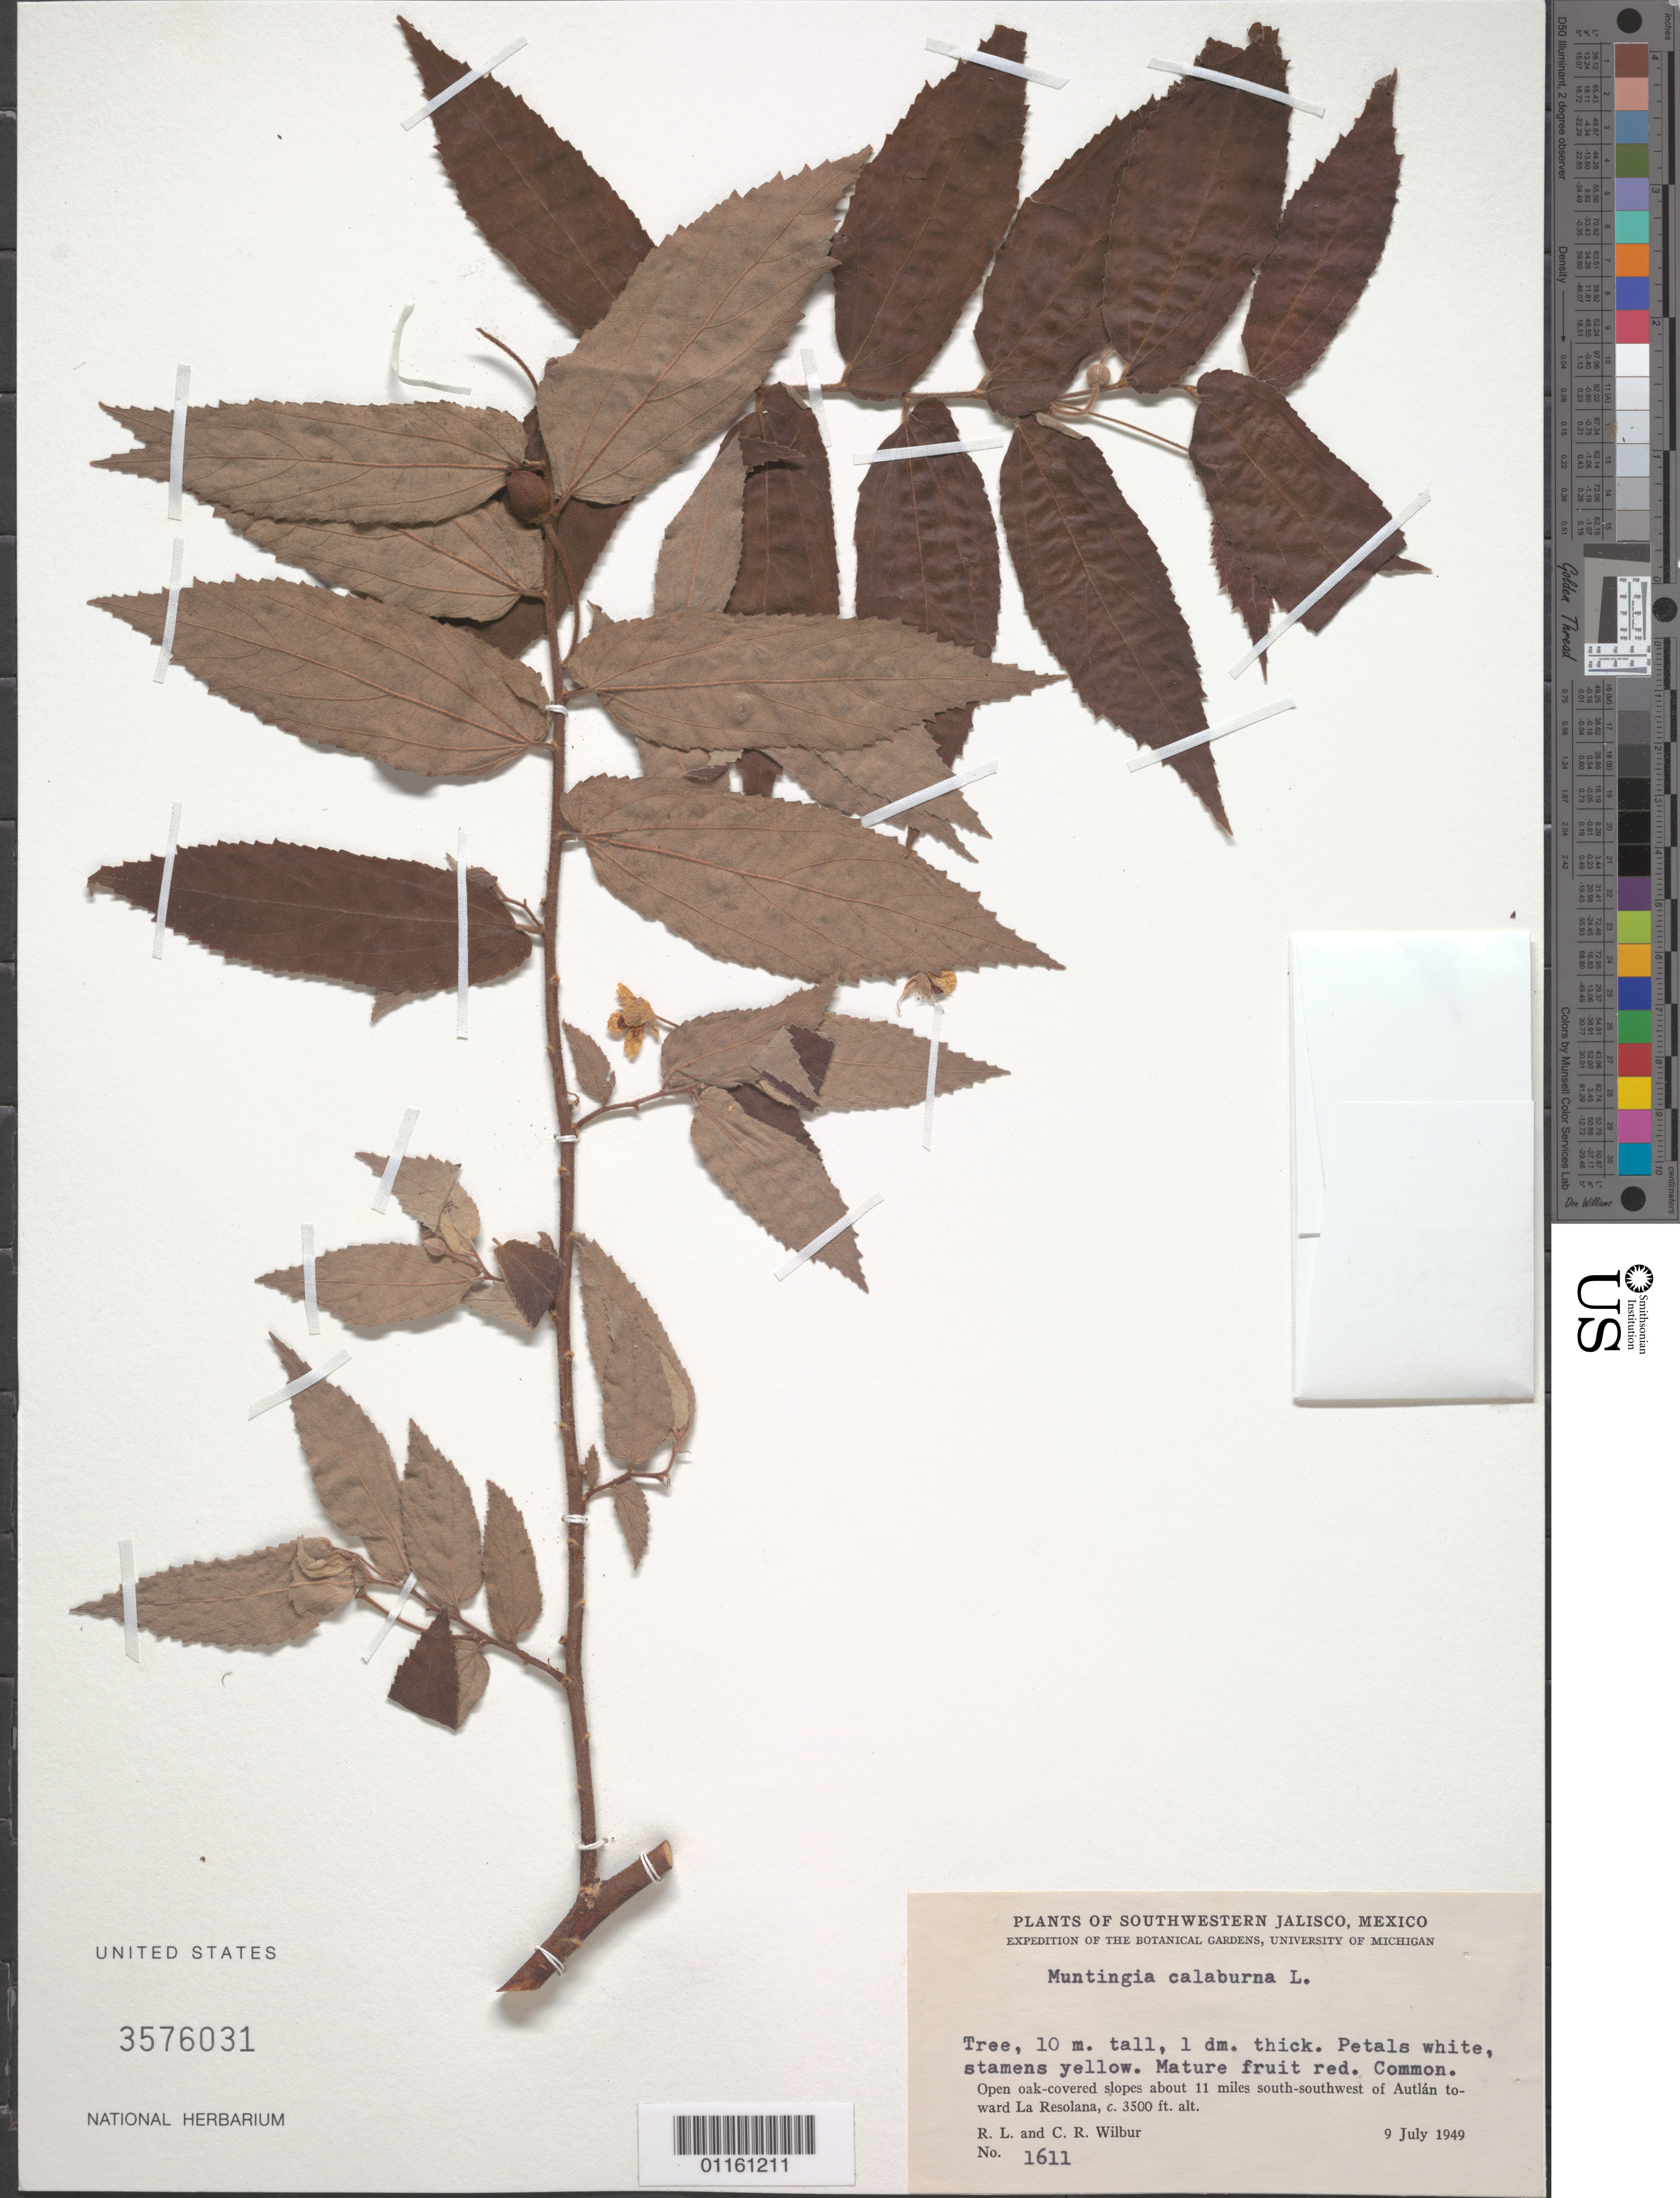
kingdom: Plantae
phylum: Tracheophyta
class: Magnoliopsida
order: Malvales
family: Muntingiaceae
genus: Muntingia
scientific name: Muntingia calabura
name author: L.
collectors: R. L. Wilbur & C. Wilbur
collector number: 1611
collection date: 1949-07-09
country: Mexico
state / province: Jalisco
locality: Open oak-covered slopes about 11 miles south-southwest of Autlan toward La Resolana.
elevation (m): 1067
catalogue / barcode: US 3576031